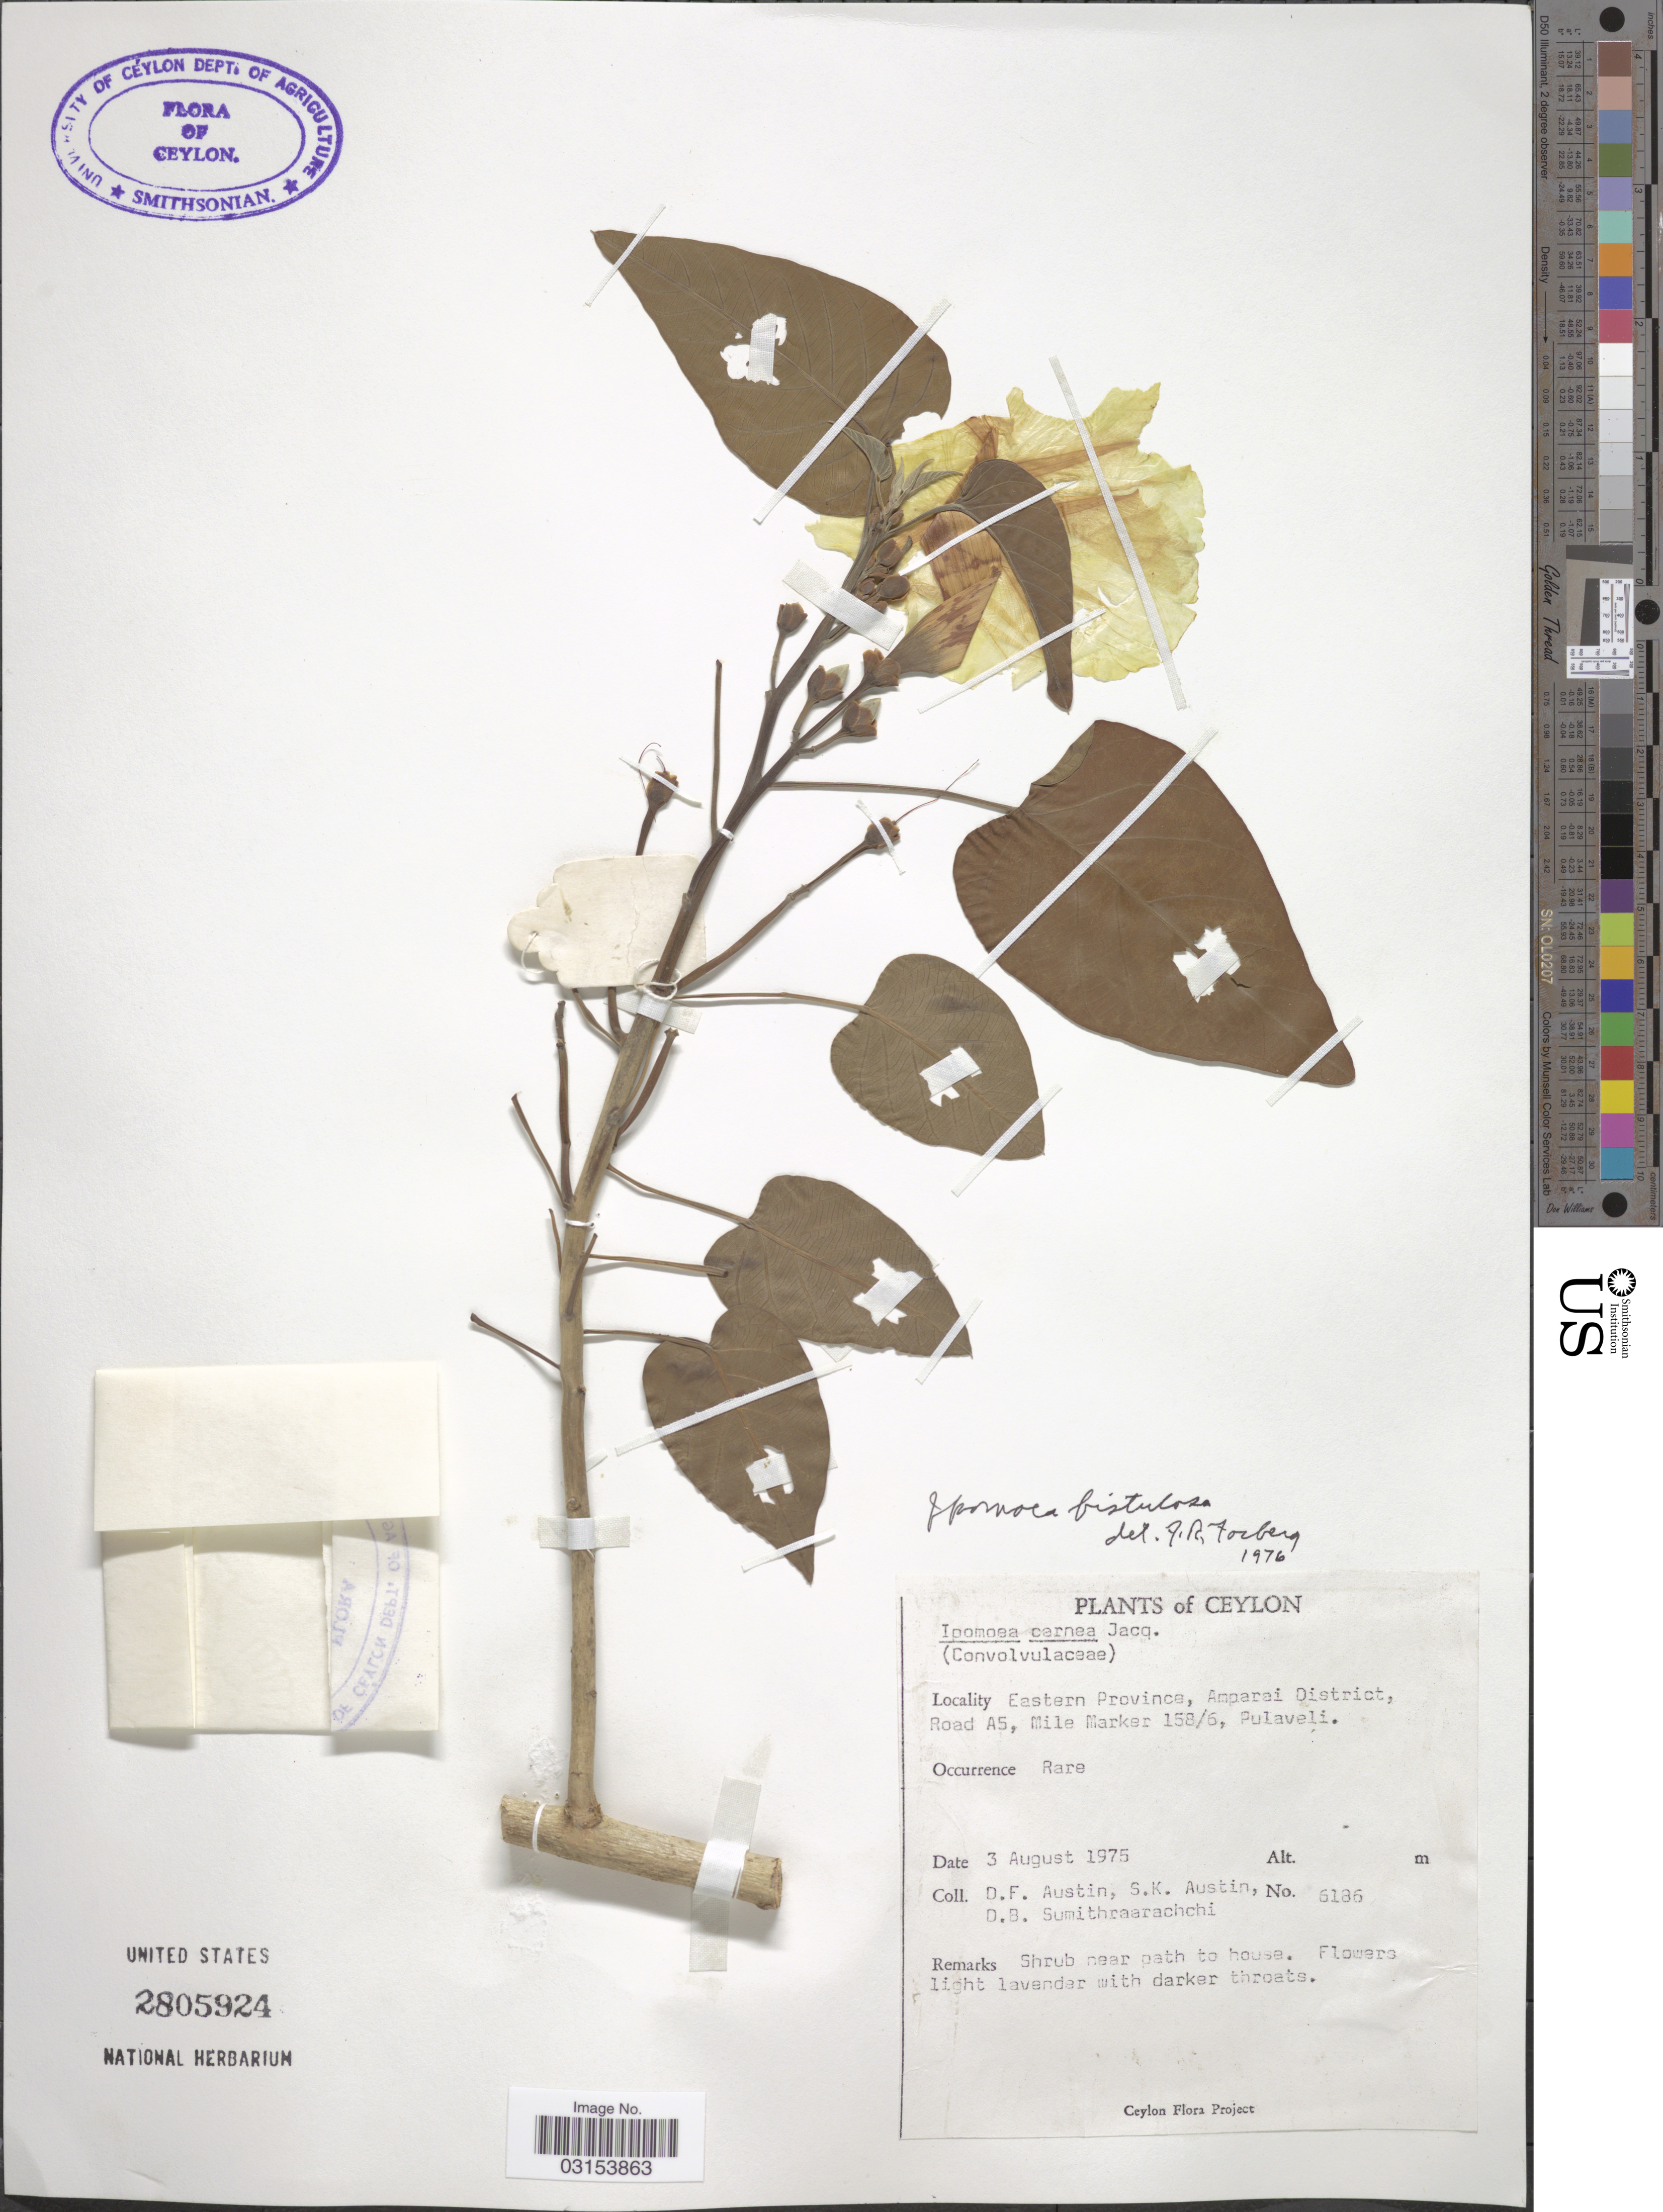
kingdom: Plantae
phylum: Tracheophyta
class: Magnoliopsida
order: Solanales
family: Convolvulaceae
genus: Ipomoea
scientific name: Ipomoea fistulosa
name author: Mart. ex Choisy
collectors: D. Austin, S. Austin & D. B. Sumithraarachchi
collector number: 6186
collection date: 1975-08-03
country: Sri Lanka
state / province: Eastern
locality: Ceylon. Amparai District, Road A5, Mile Marker 158/6, Pulaveli.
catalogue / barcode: US 2805924